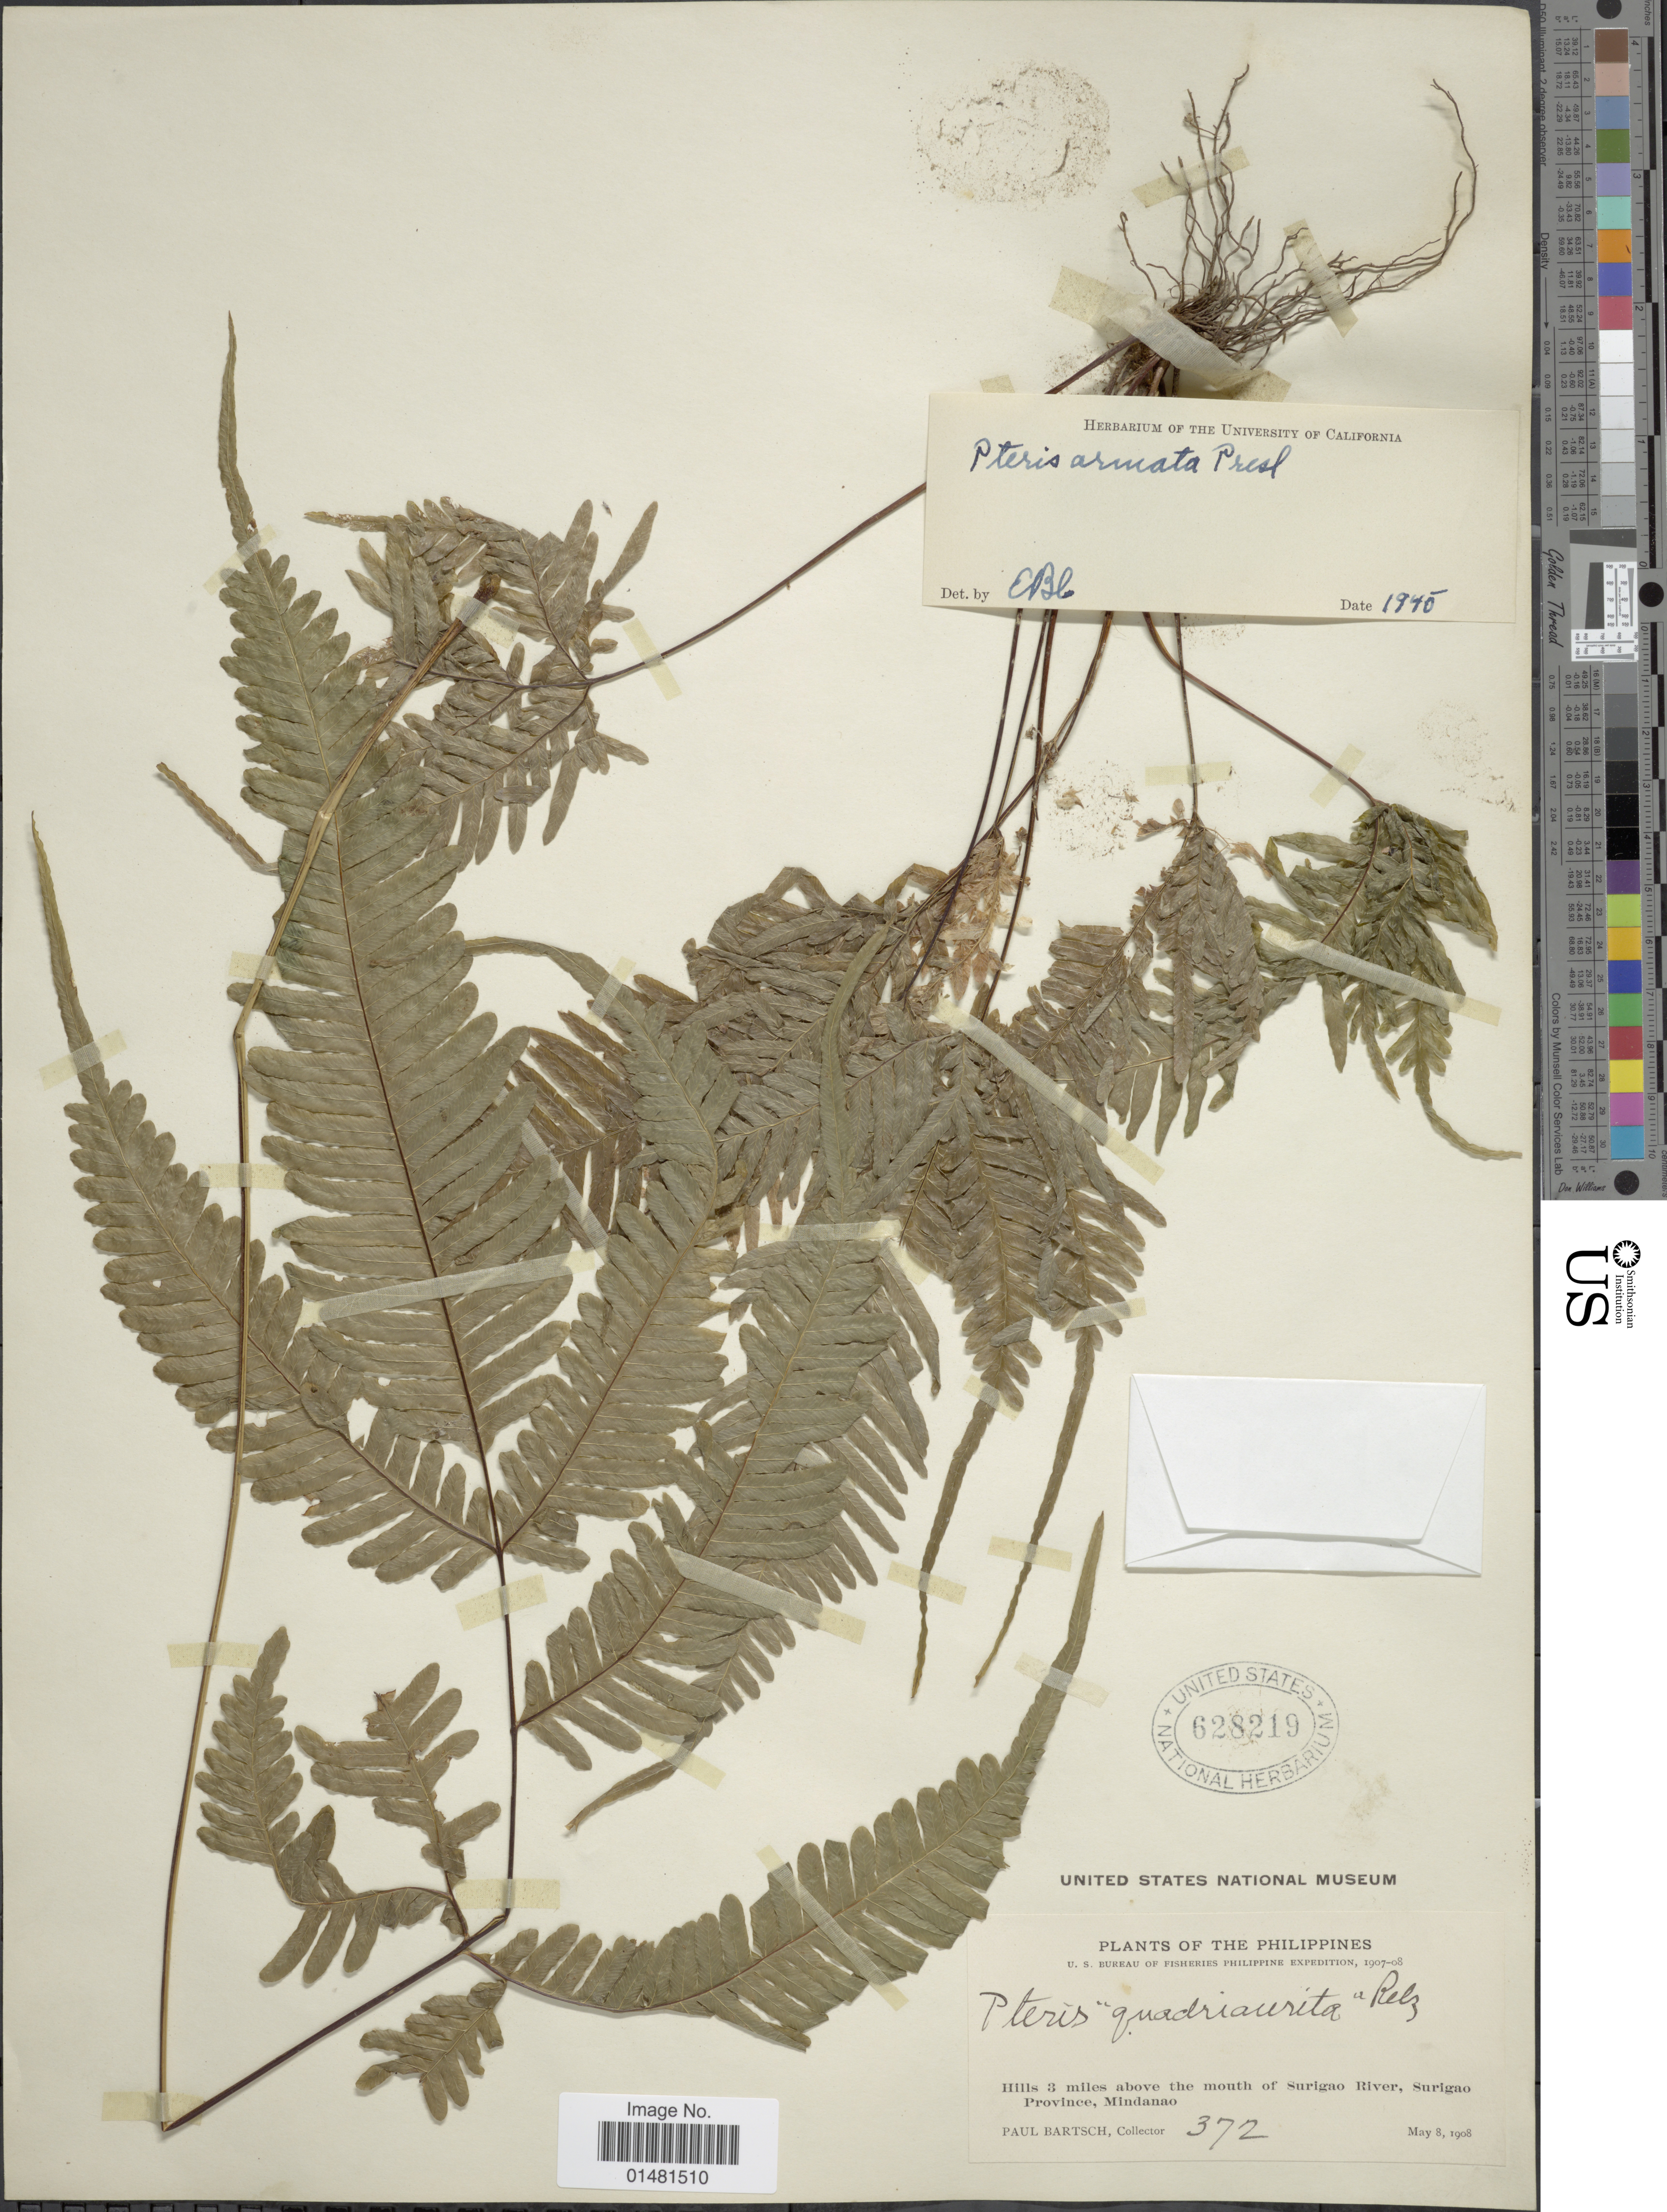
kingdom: Plantae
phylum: Tracheophyta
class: Polypodiopsida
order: Polypodiales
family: Pteridaceae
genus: Pteris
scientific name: Pteris armata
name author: C. Presl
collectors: P. Bartsch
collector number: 372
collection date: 1908-05-08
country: Philippines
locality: Hills 3 miles above the mouth of Surigao River, Surigao Province, Mindanao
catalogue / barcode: US 628219